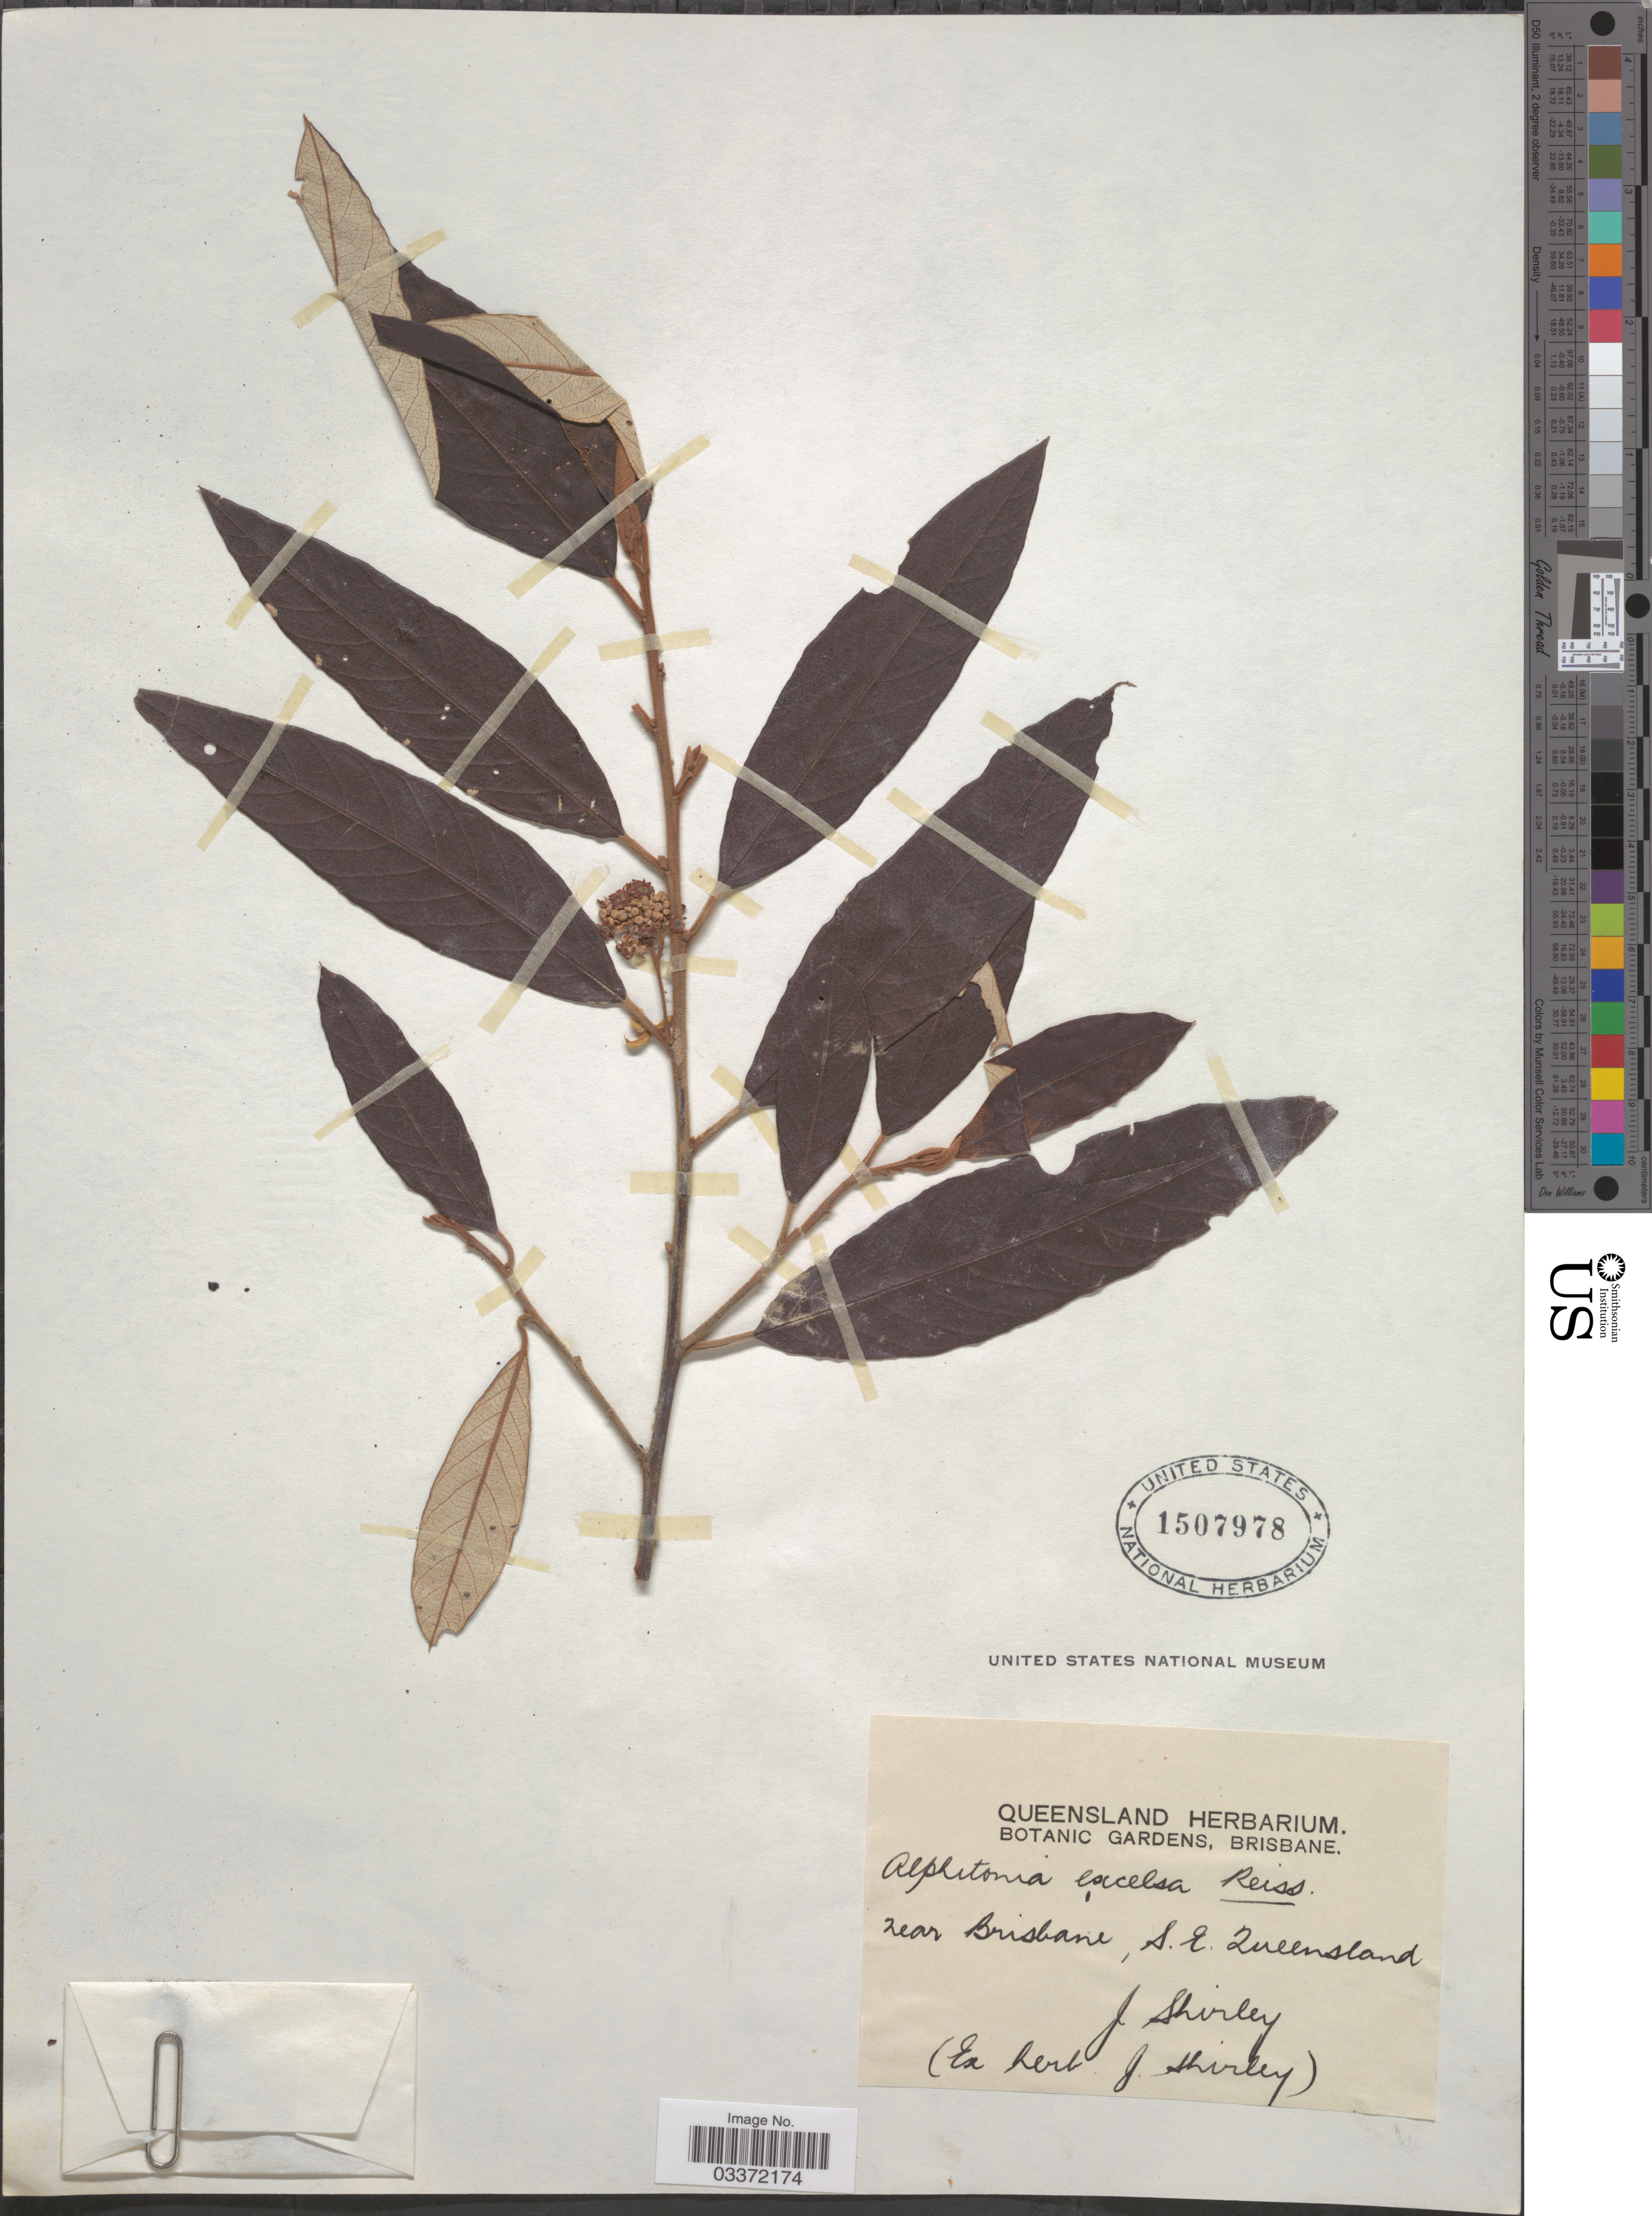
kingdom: Plantae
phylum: Tracheophyta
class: Magnoliopsida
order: Rosales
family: Rhamnaceae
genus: Alphitonia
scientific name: Alphitonia excelsa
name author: Reissek ex Endl.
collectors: J. Shirley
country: Australia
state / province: Queensland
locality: Near Brisbane, S.E. Queensland.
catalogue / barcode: US 1507978